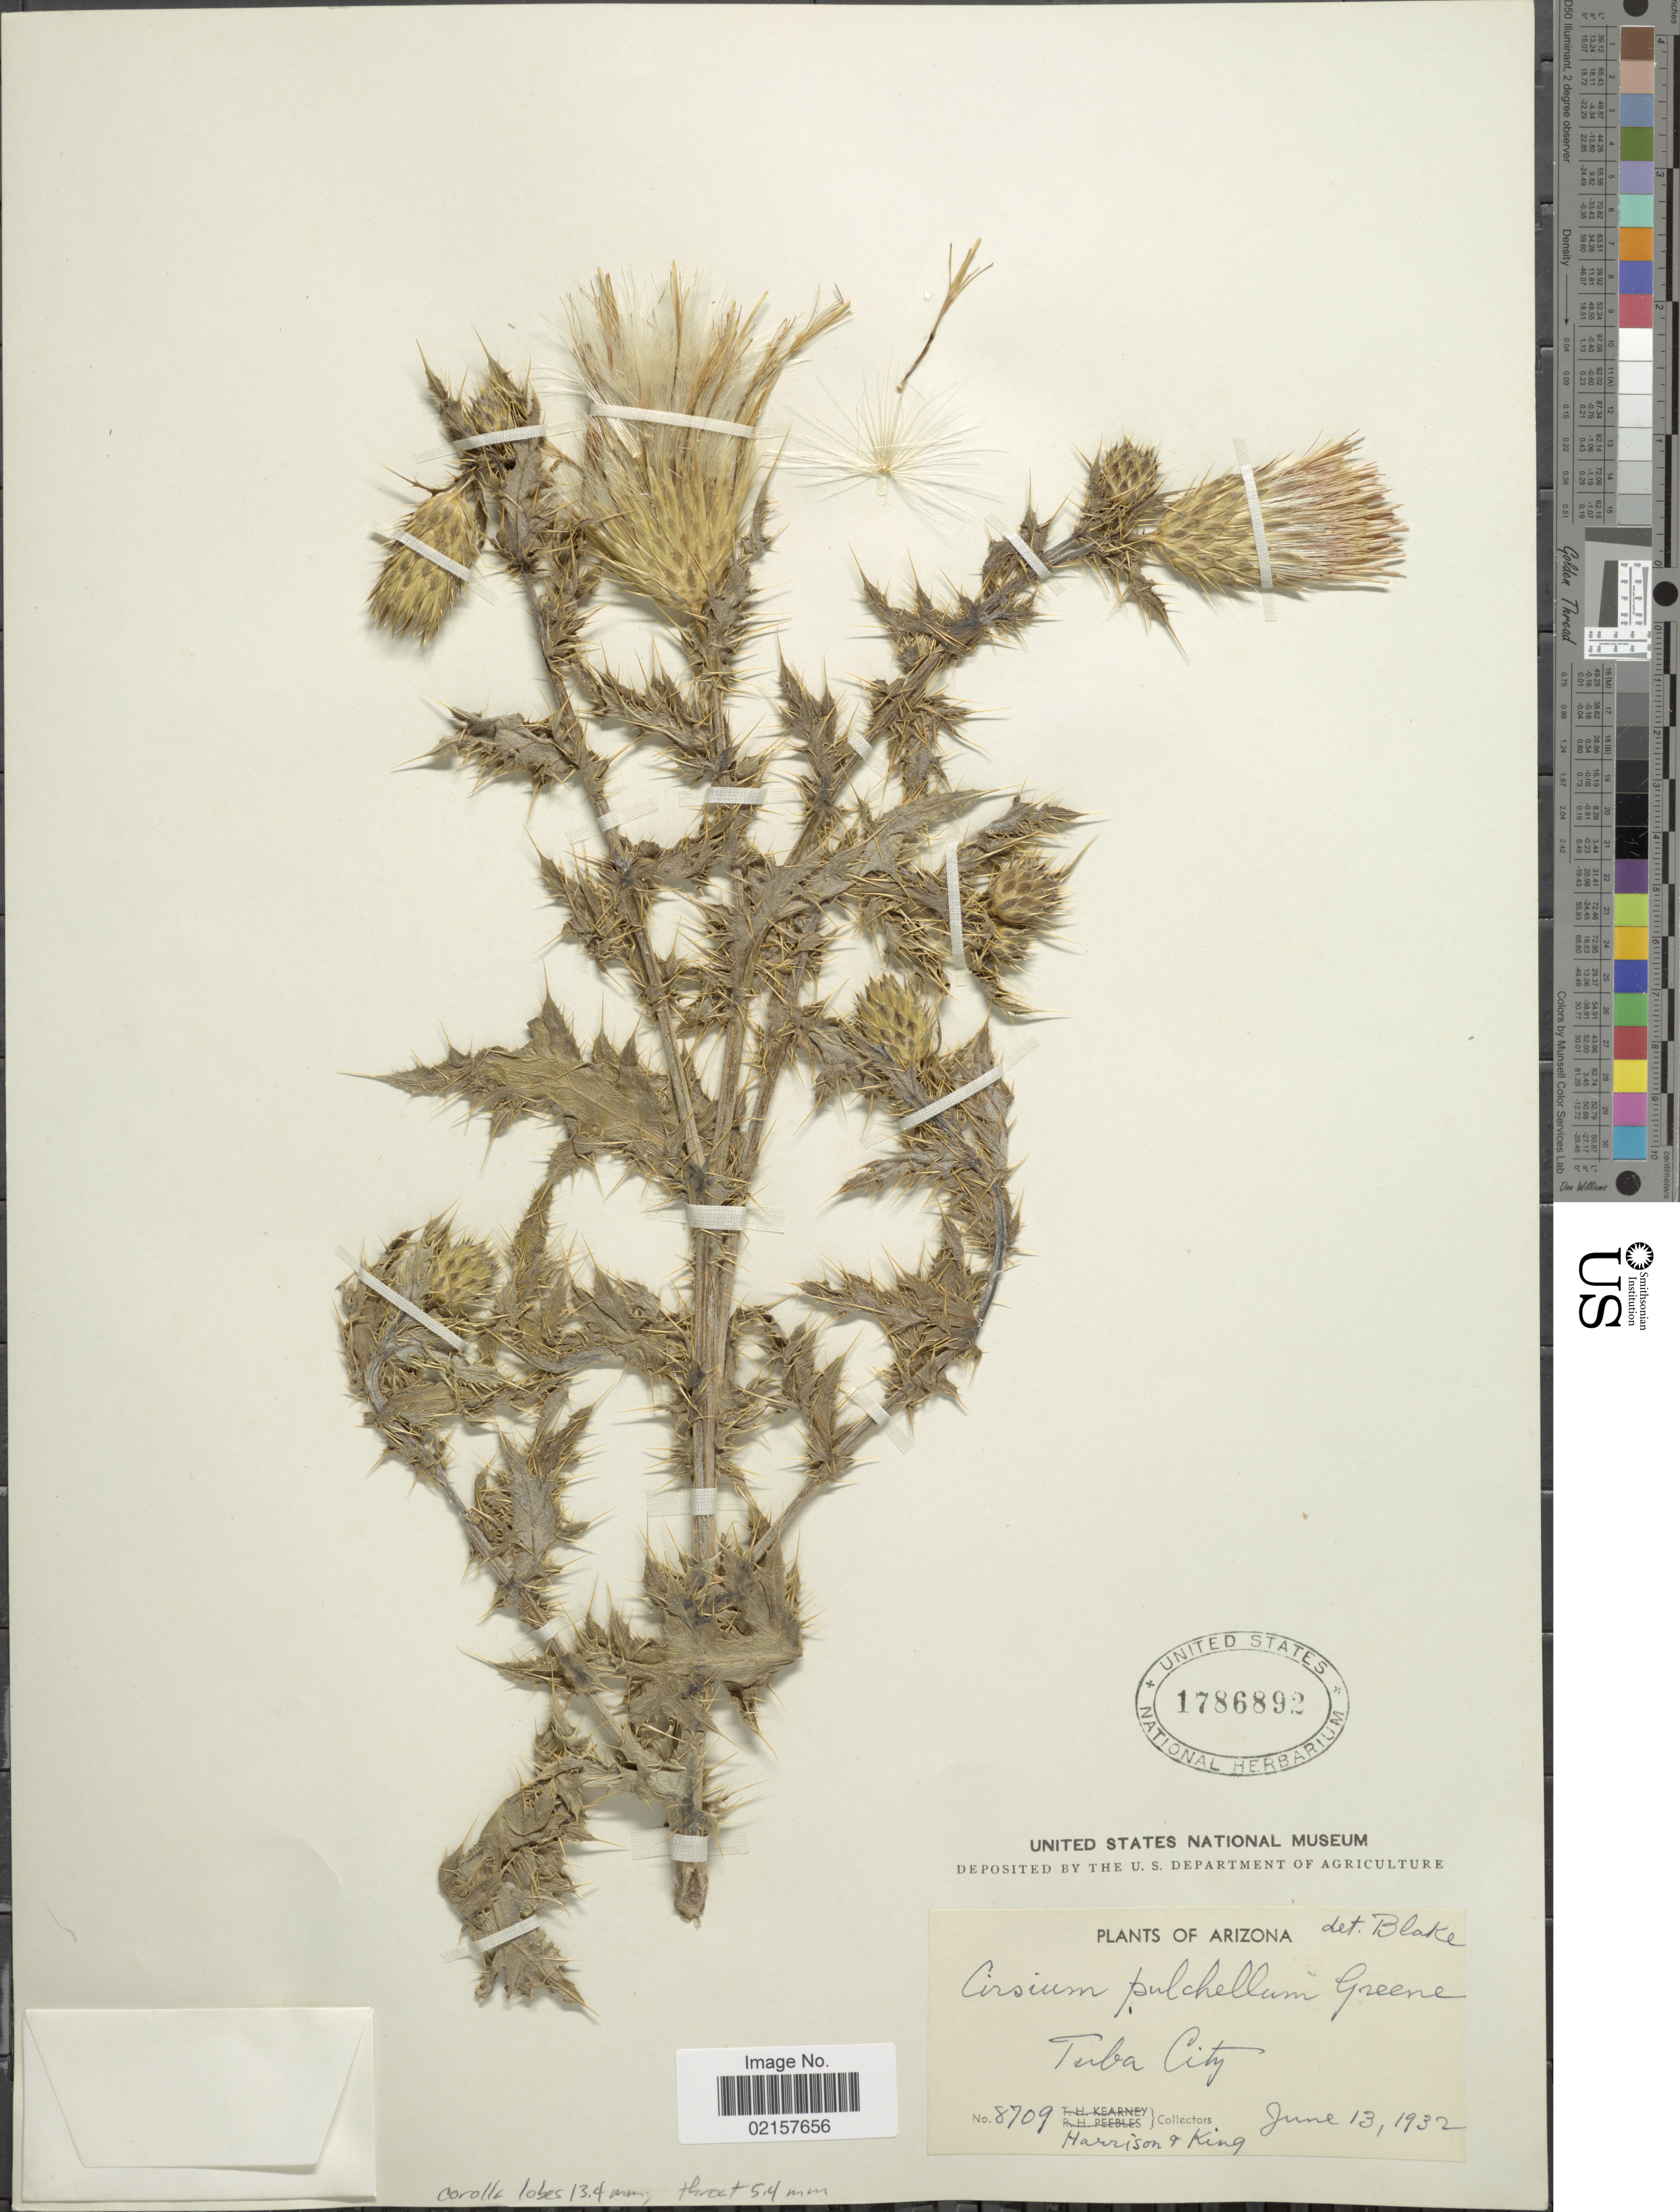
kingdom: Plantae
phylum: Tracheophyta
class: Magnoliopsida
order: Asterales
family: Asteraceae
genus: Cirsium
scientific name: Cirsium calcareum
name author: (M.E. Jones) Wooton & Standl.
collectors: Harrison & King, --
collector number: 8709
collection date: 1932-06-13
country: United States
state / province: Arizona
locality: Tuba City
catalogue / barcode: US 1786892